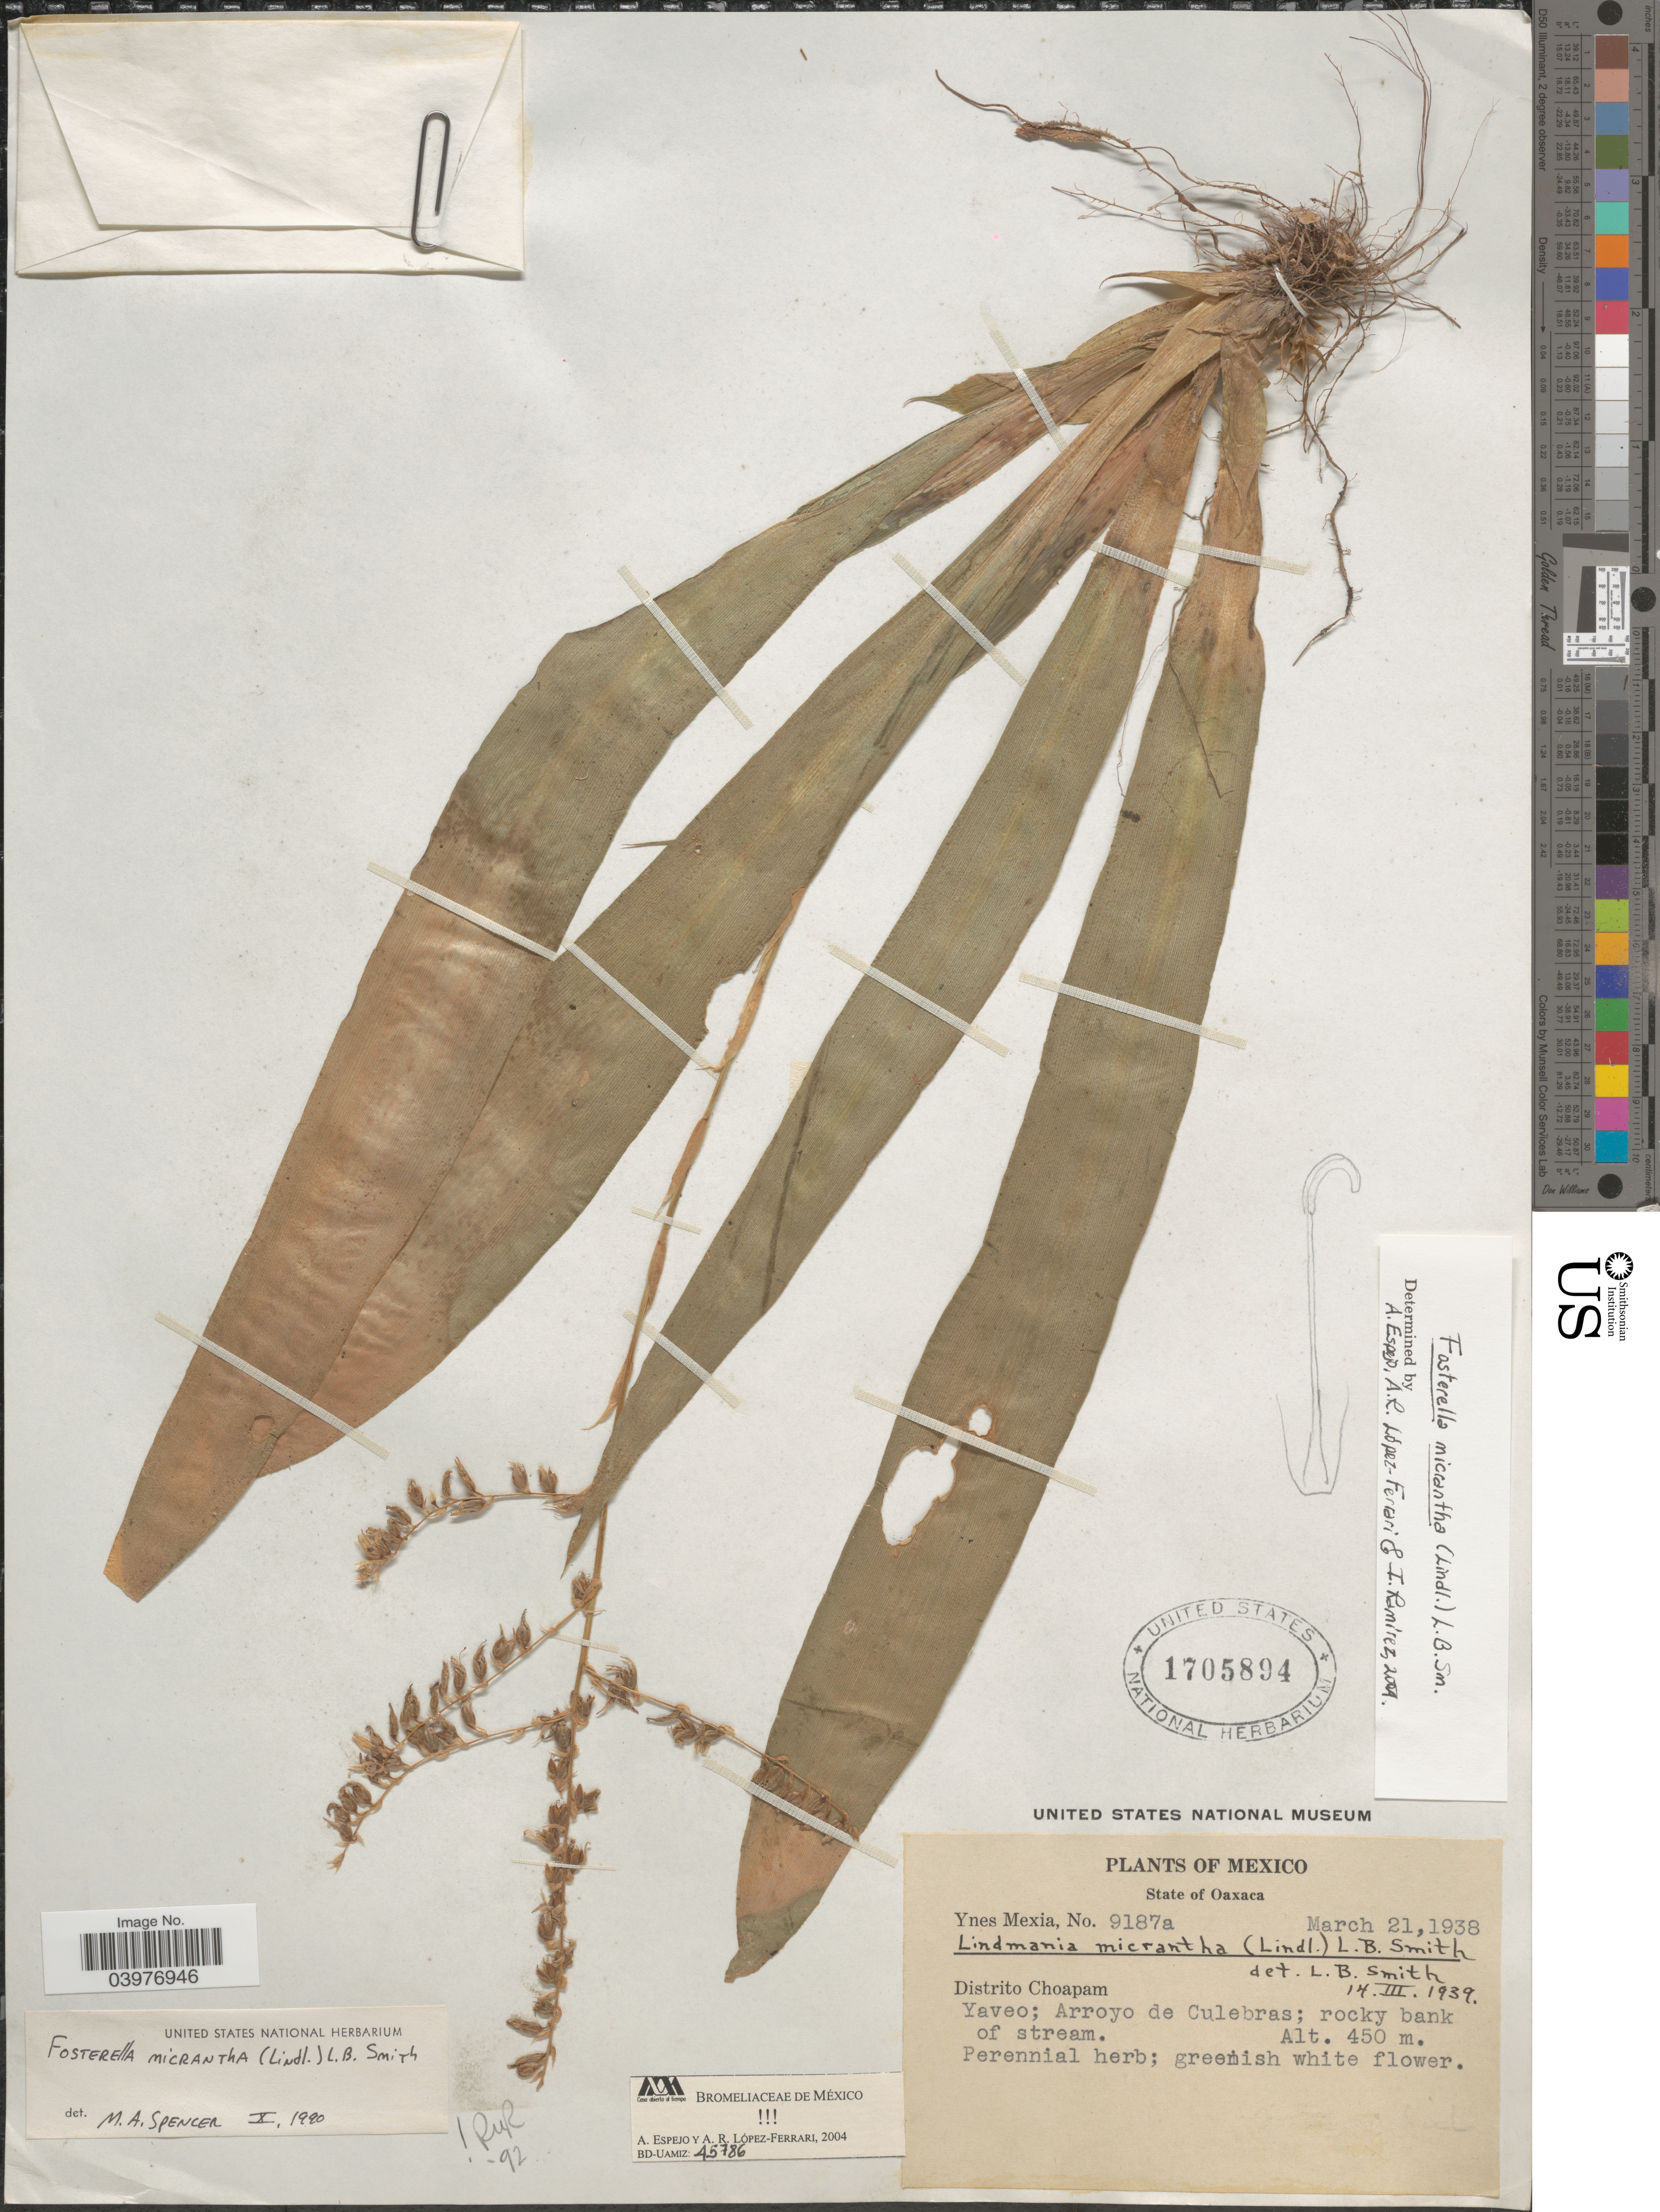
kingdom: Plantae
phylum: Tracheophyta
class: Liliopsida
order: Poales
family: Bromeliaceae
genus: Fosterella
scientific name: Fosterella micrantha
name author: (Lindl.) L.B. Sm.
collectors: Y. Mexia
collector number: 9187a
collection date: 1938-03-21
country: Mexico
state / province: Oaxaca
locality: Distrito Choapam. Yaveo; Arroyo de Culebras.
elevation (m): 450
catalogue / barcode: US 1705894